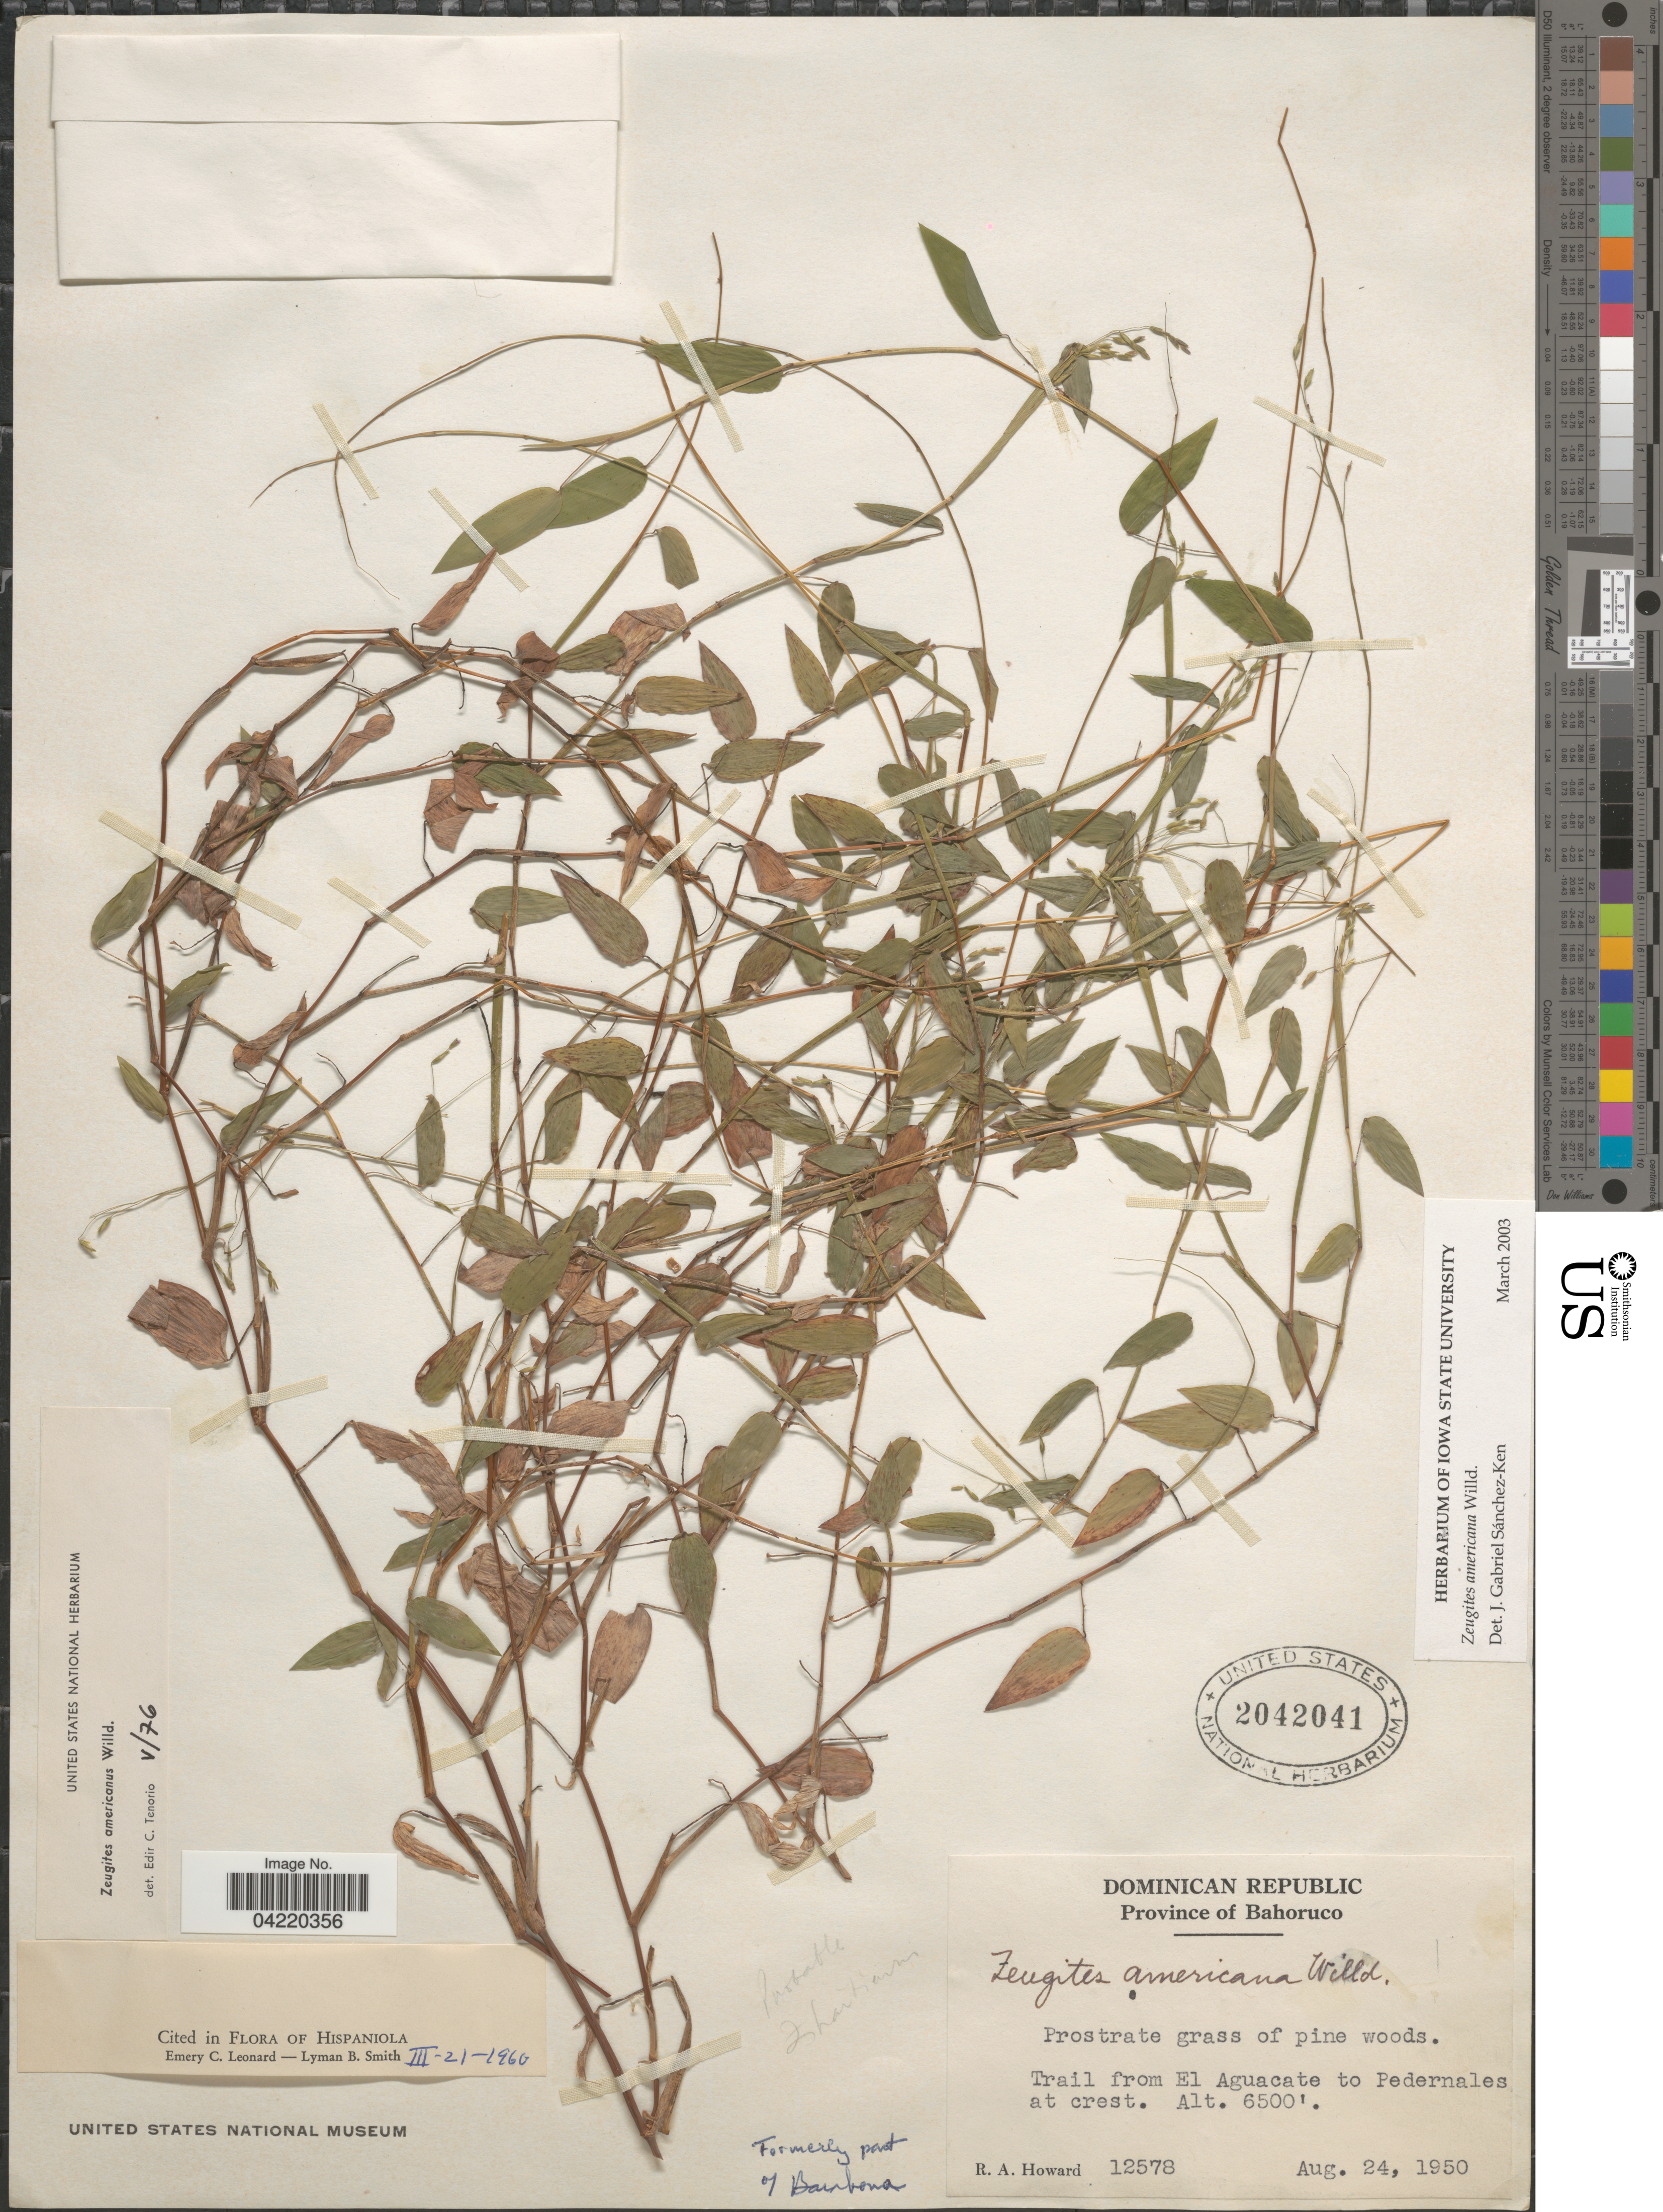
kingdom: Plantae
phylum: Tracheophyta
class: Liliopsida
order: Poales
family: Poaceae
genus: Zeugites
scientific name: Zeugites americanus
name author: Willd.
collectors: R. A. Howard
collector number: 12578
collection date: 1950-08-24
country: Dominican Republic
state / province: Baoruco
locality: Trail from El Aguacate to Pedernales at crest. Formerly past of Barahona.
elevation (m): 1981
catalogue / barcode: US 2042041